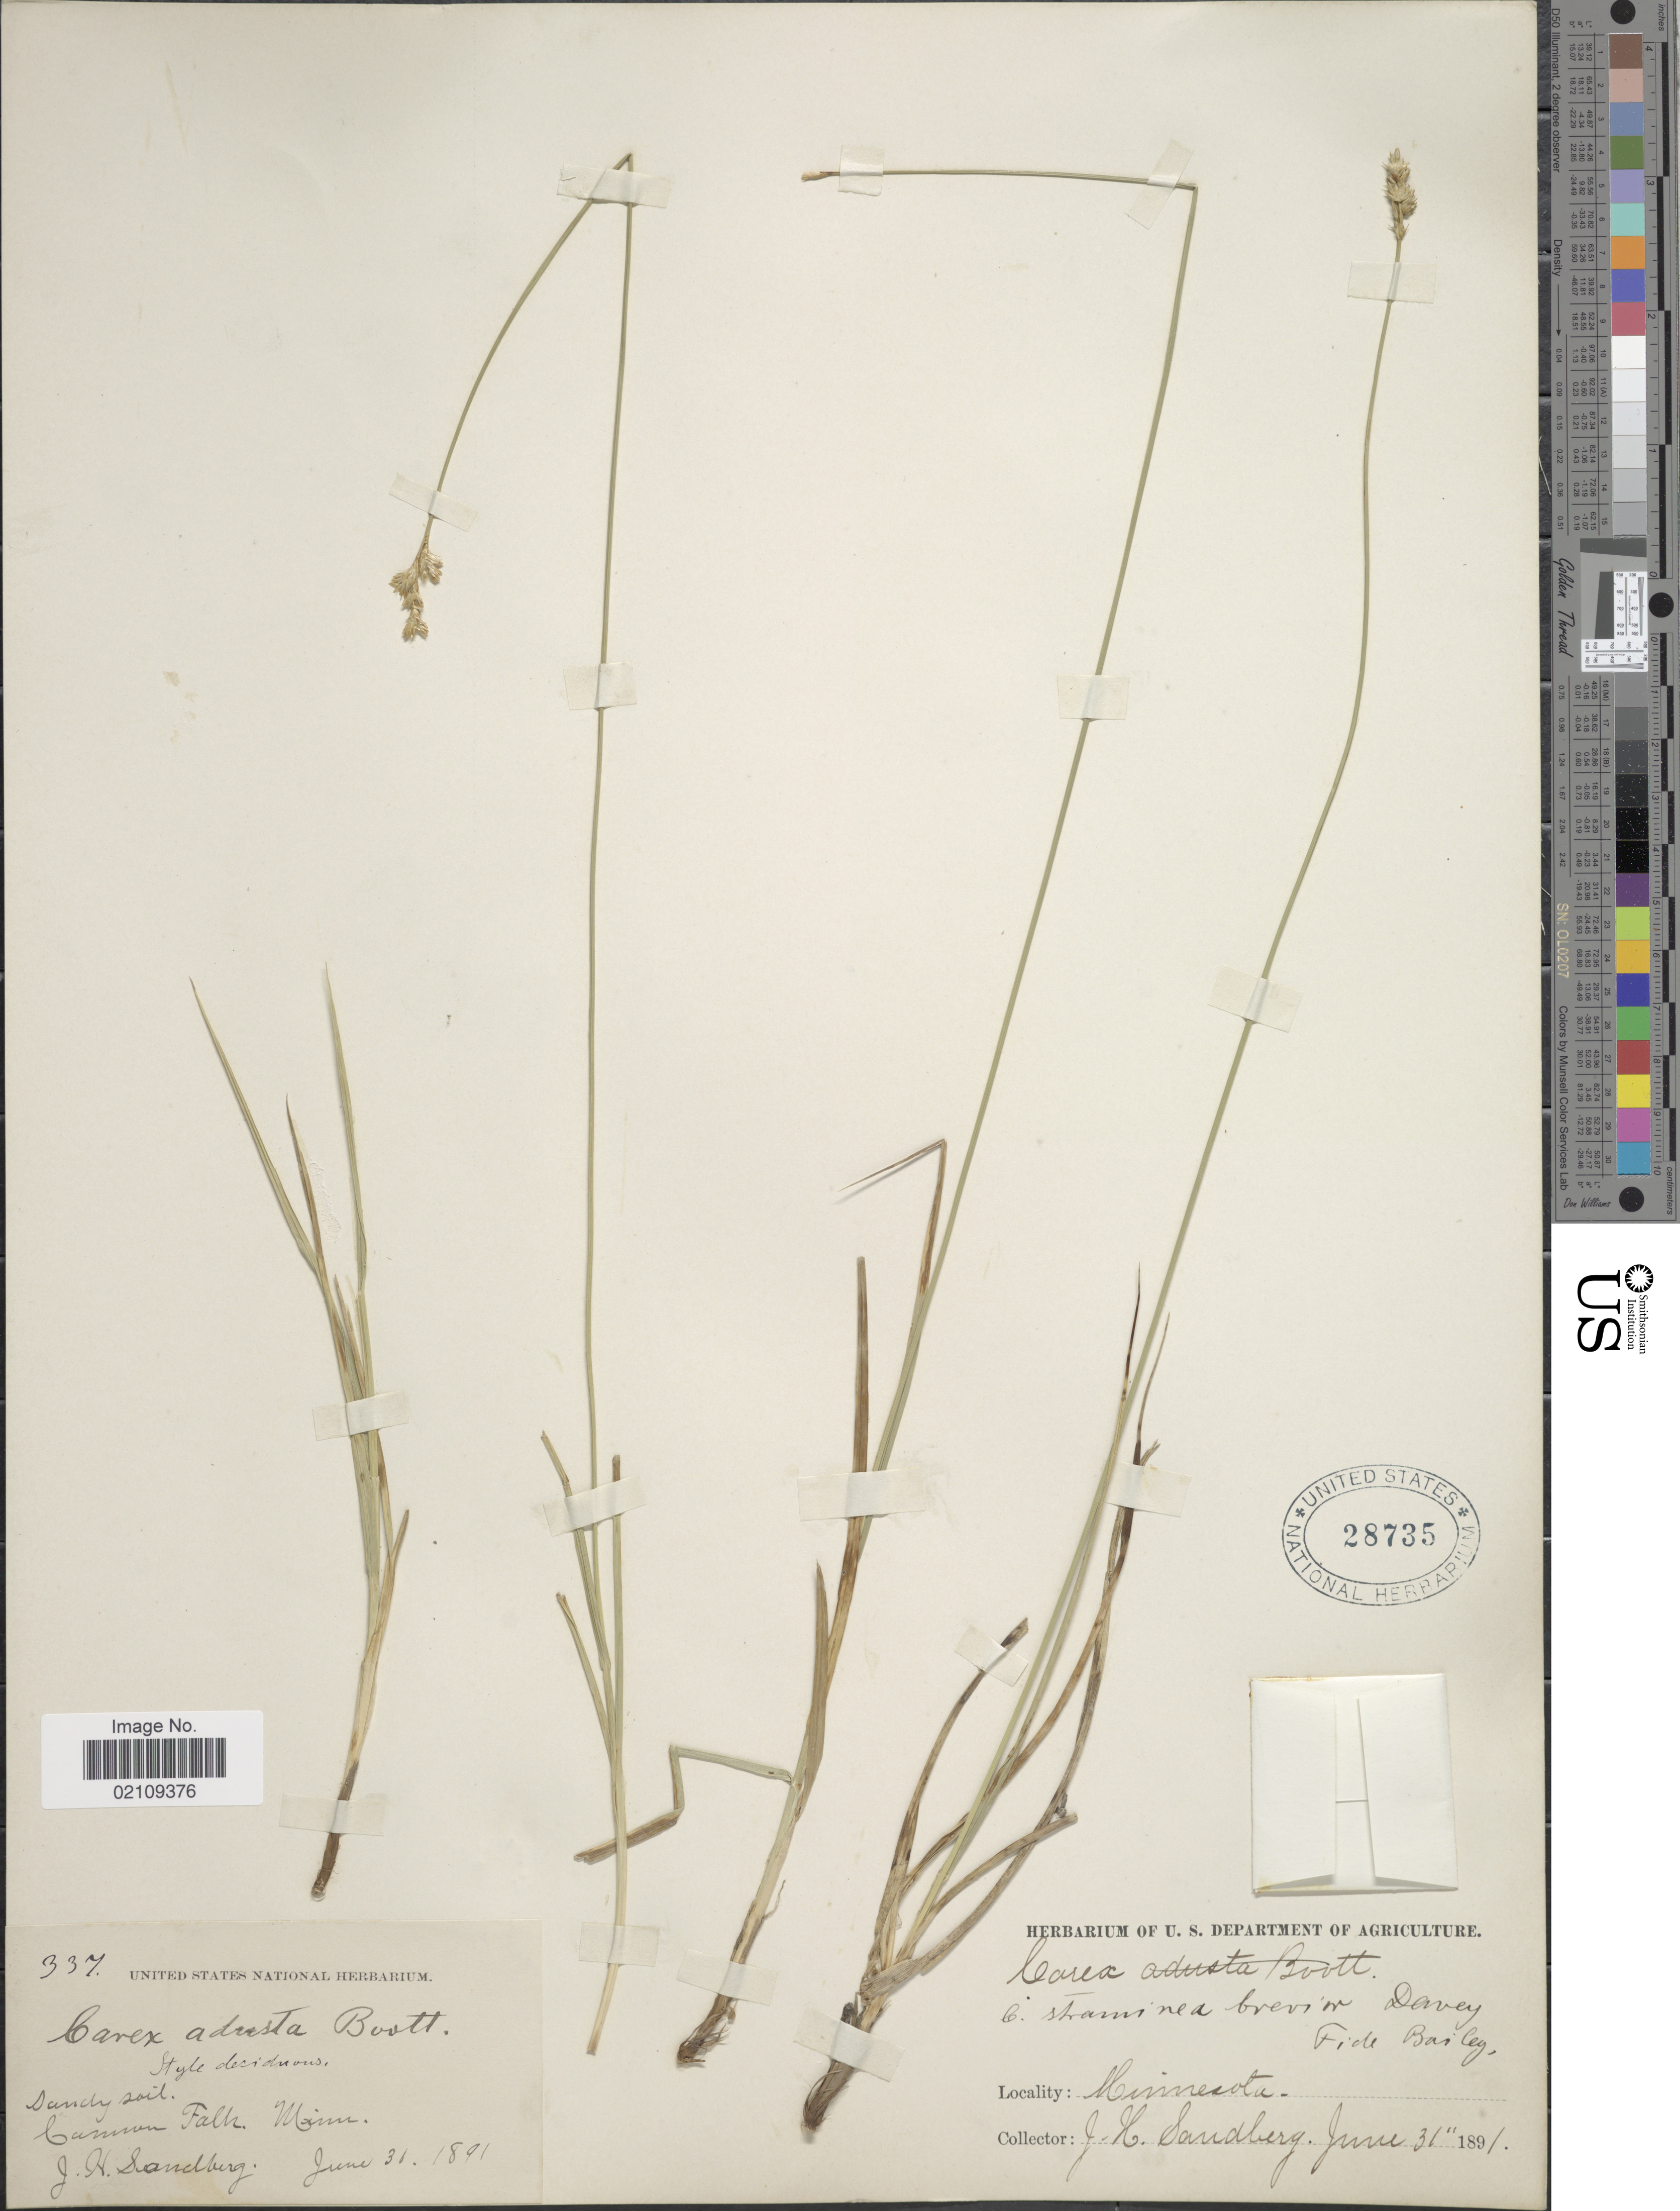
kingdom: Plantae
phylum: Tracheophyta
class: Liliopsida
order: Poales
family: Cyperaceae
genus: Carex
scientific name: Carex festucacea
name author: Willd.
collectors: J. H. Sandberg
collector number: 337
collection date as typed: Transcribed d/m/y: 31/6/1891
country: United States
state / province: Minnesota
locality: Sandy soil, Common Falls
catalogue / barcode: US 28735